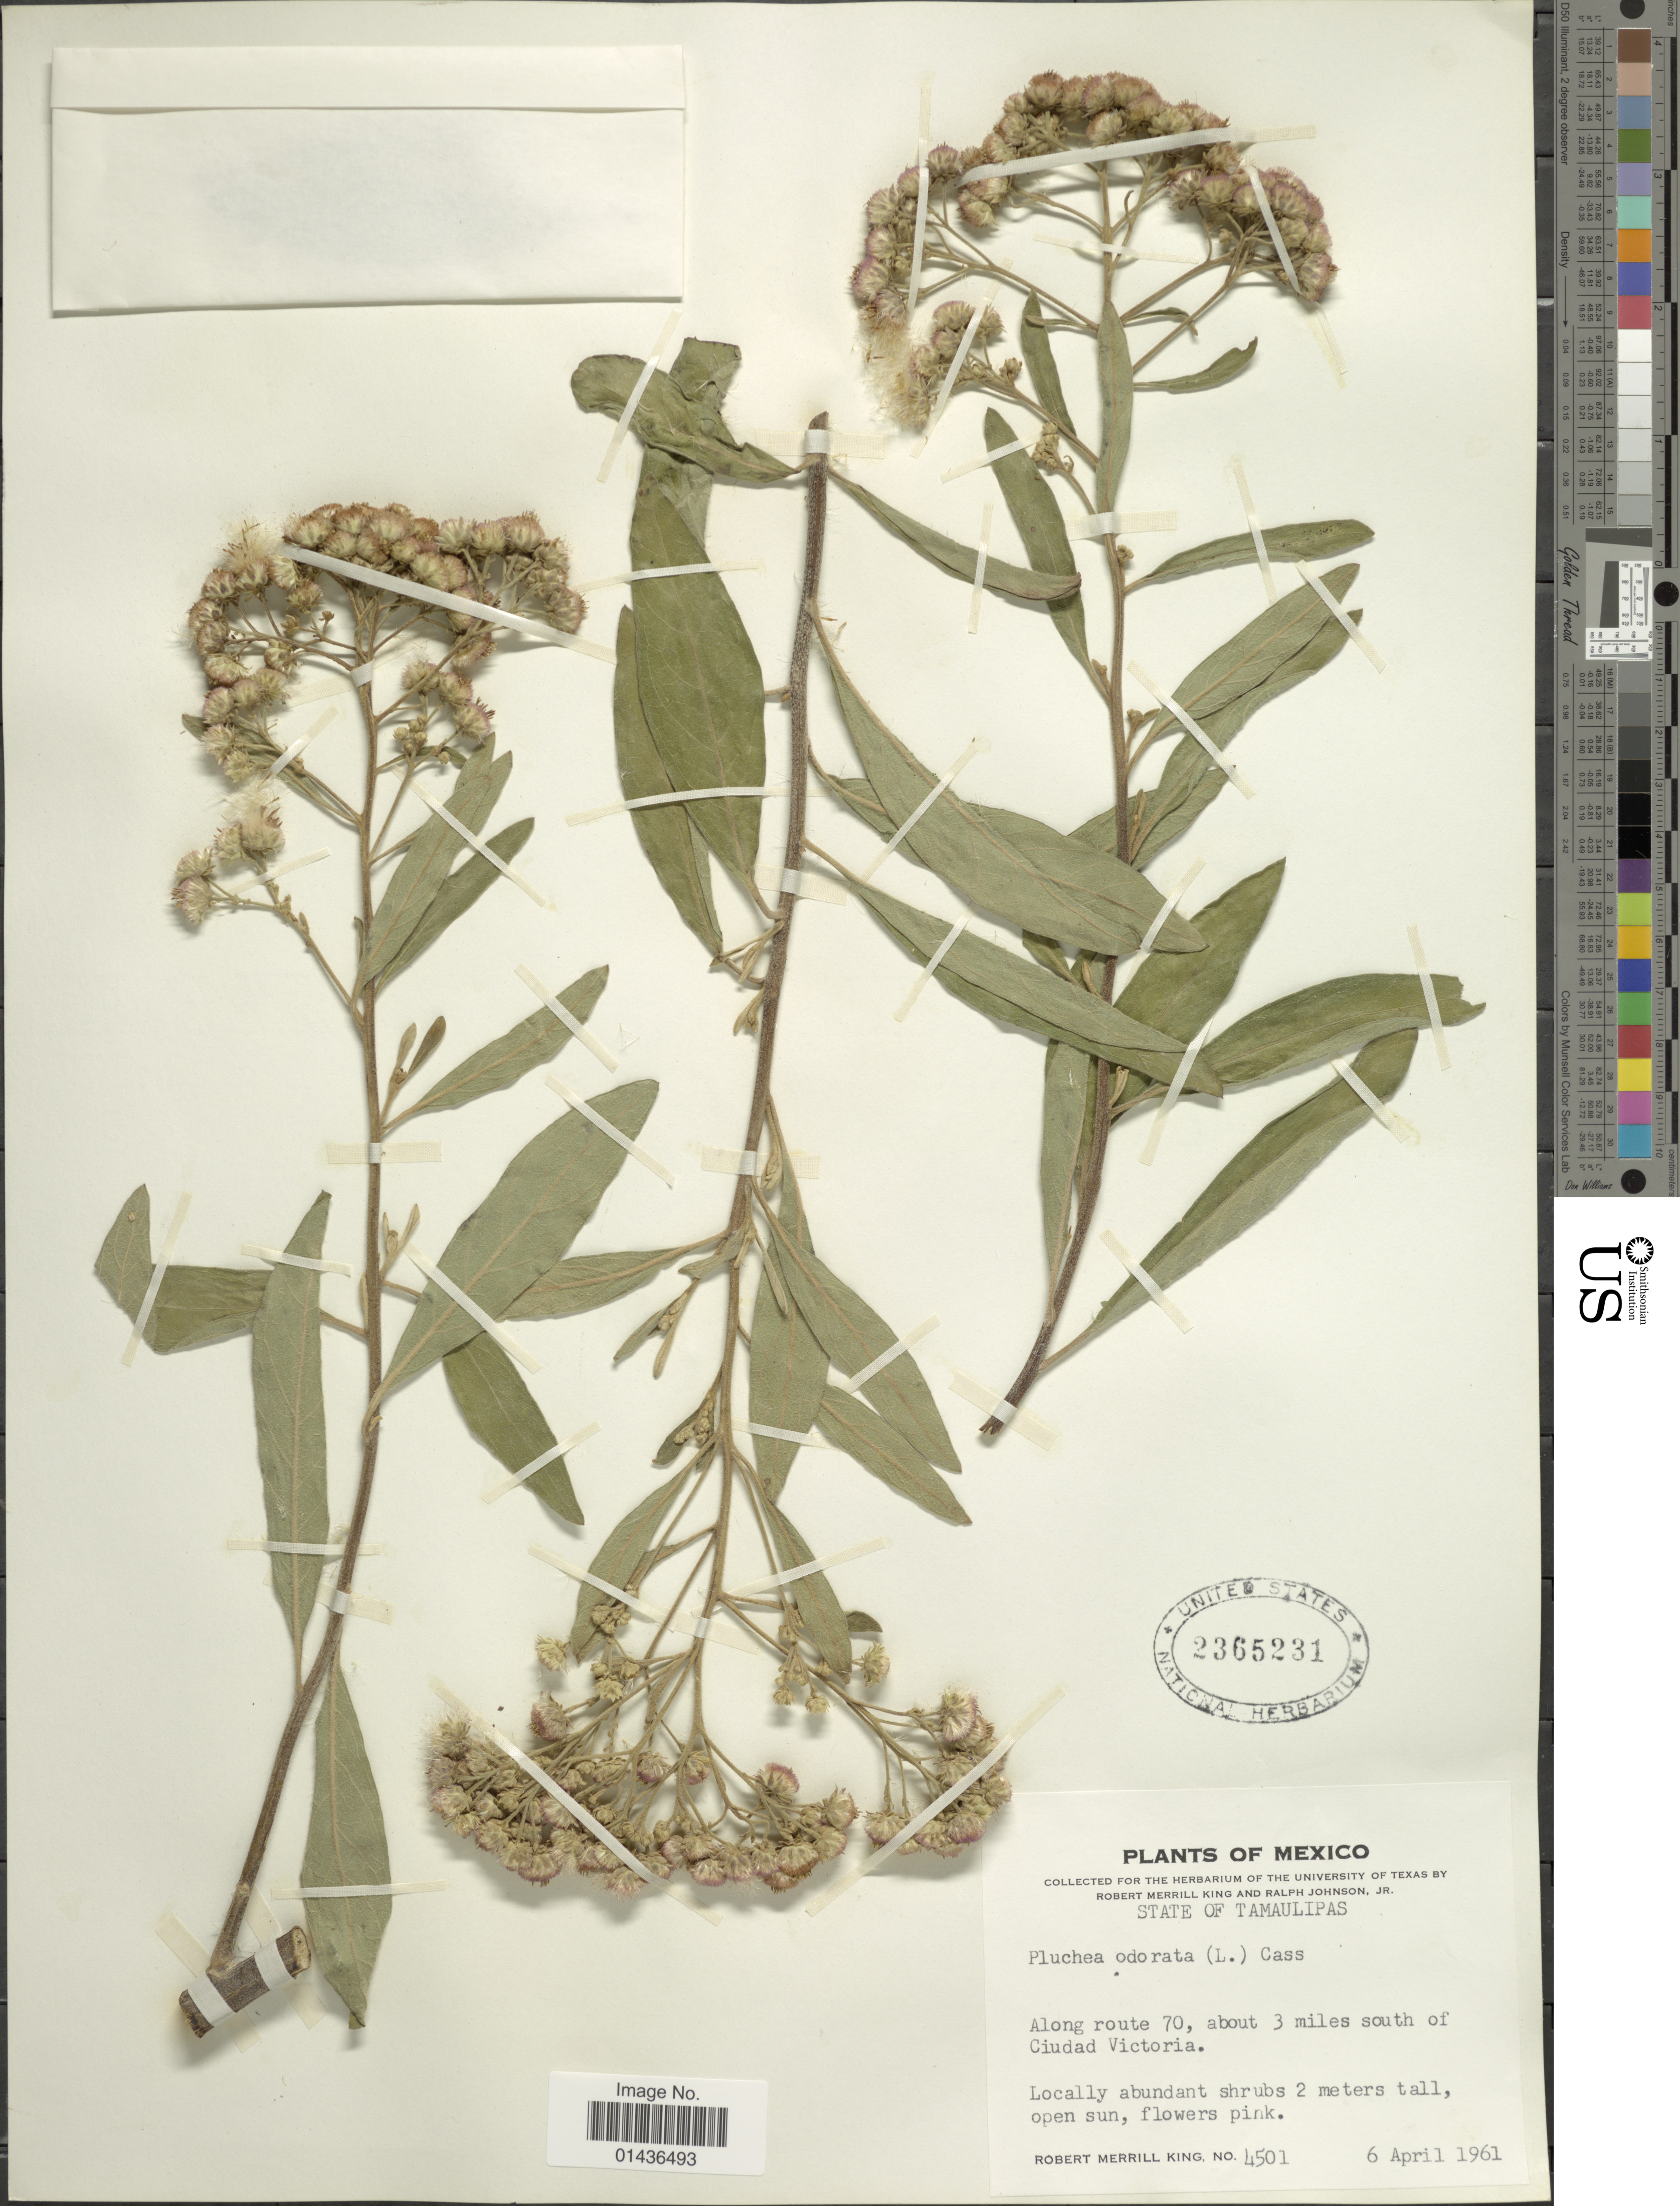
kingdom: Plantae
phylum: Tracheophyta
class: Magnoliopsida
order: Asterales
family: Asteraceae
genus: Pluchea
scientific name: Pluchea carolinensis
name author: (Jacq.) D. Don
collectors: R. M. King & R. Johnson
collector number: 4501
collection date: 1961-04-06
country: Mexico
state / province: Tamaulipas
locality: Along route 70, about 3 miles south of Ciudad Victoria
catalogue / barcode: US 2365231